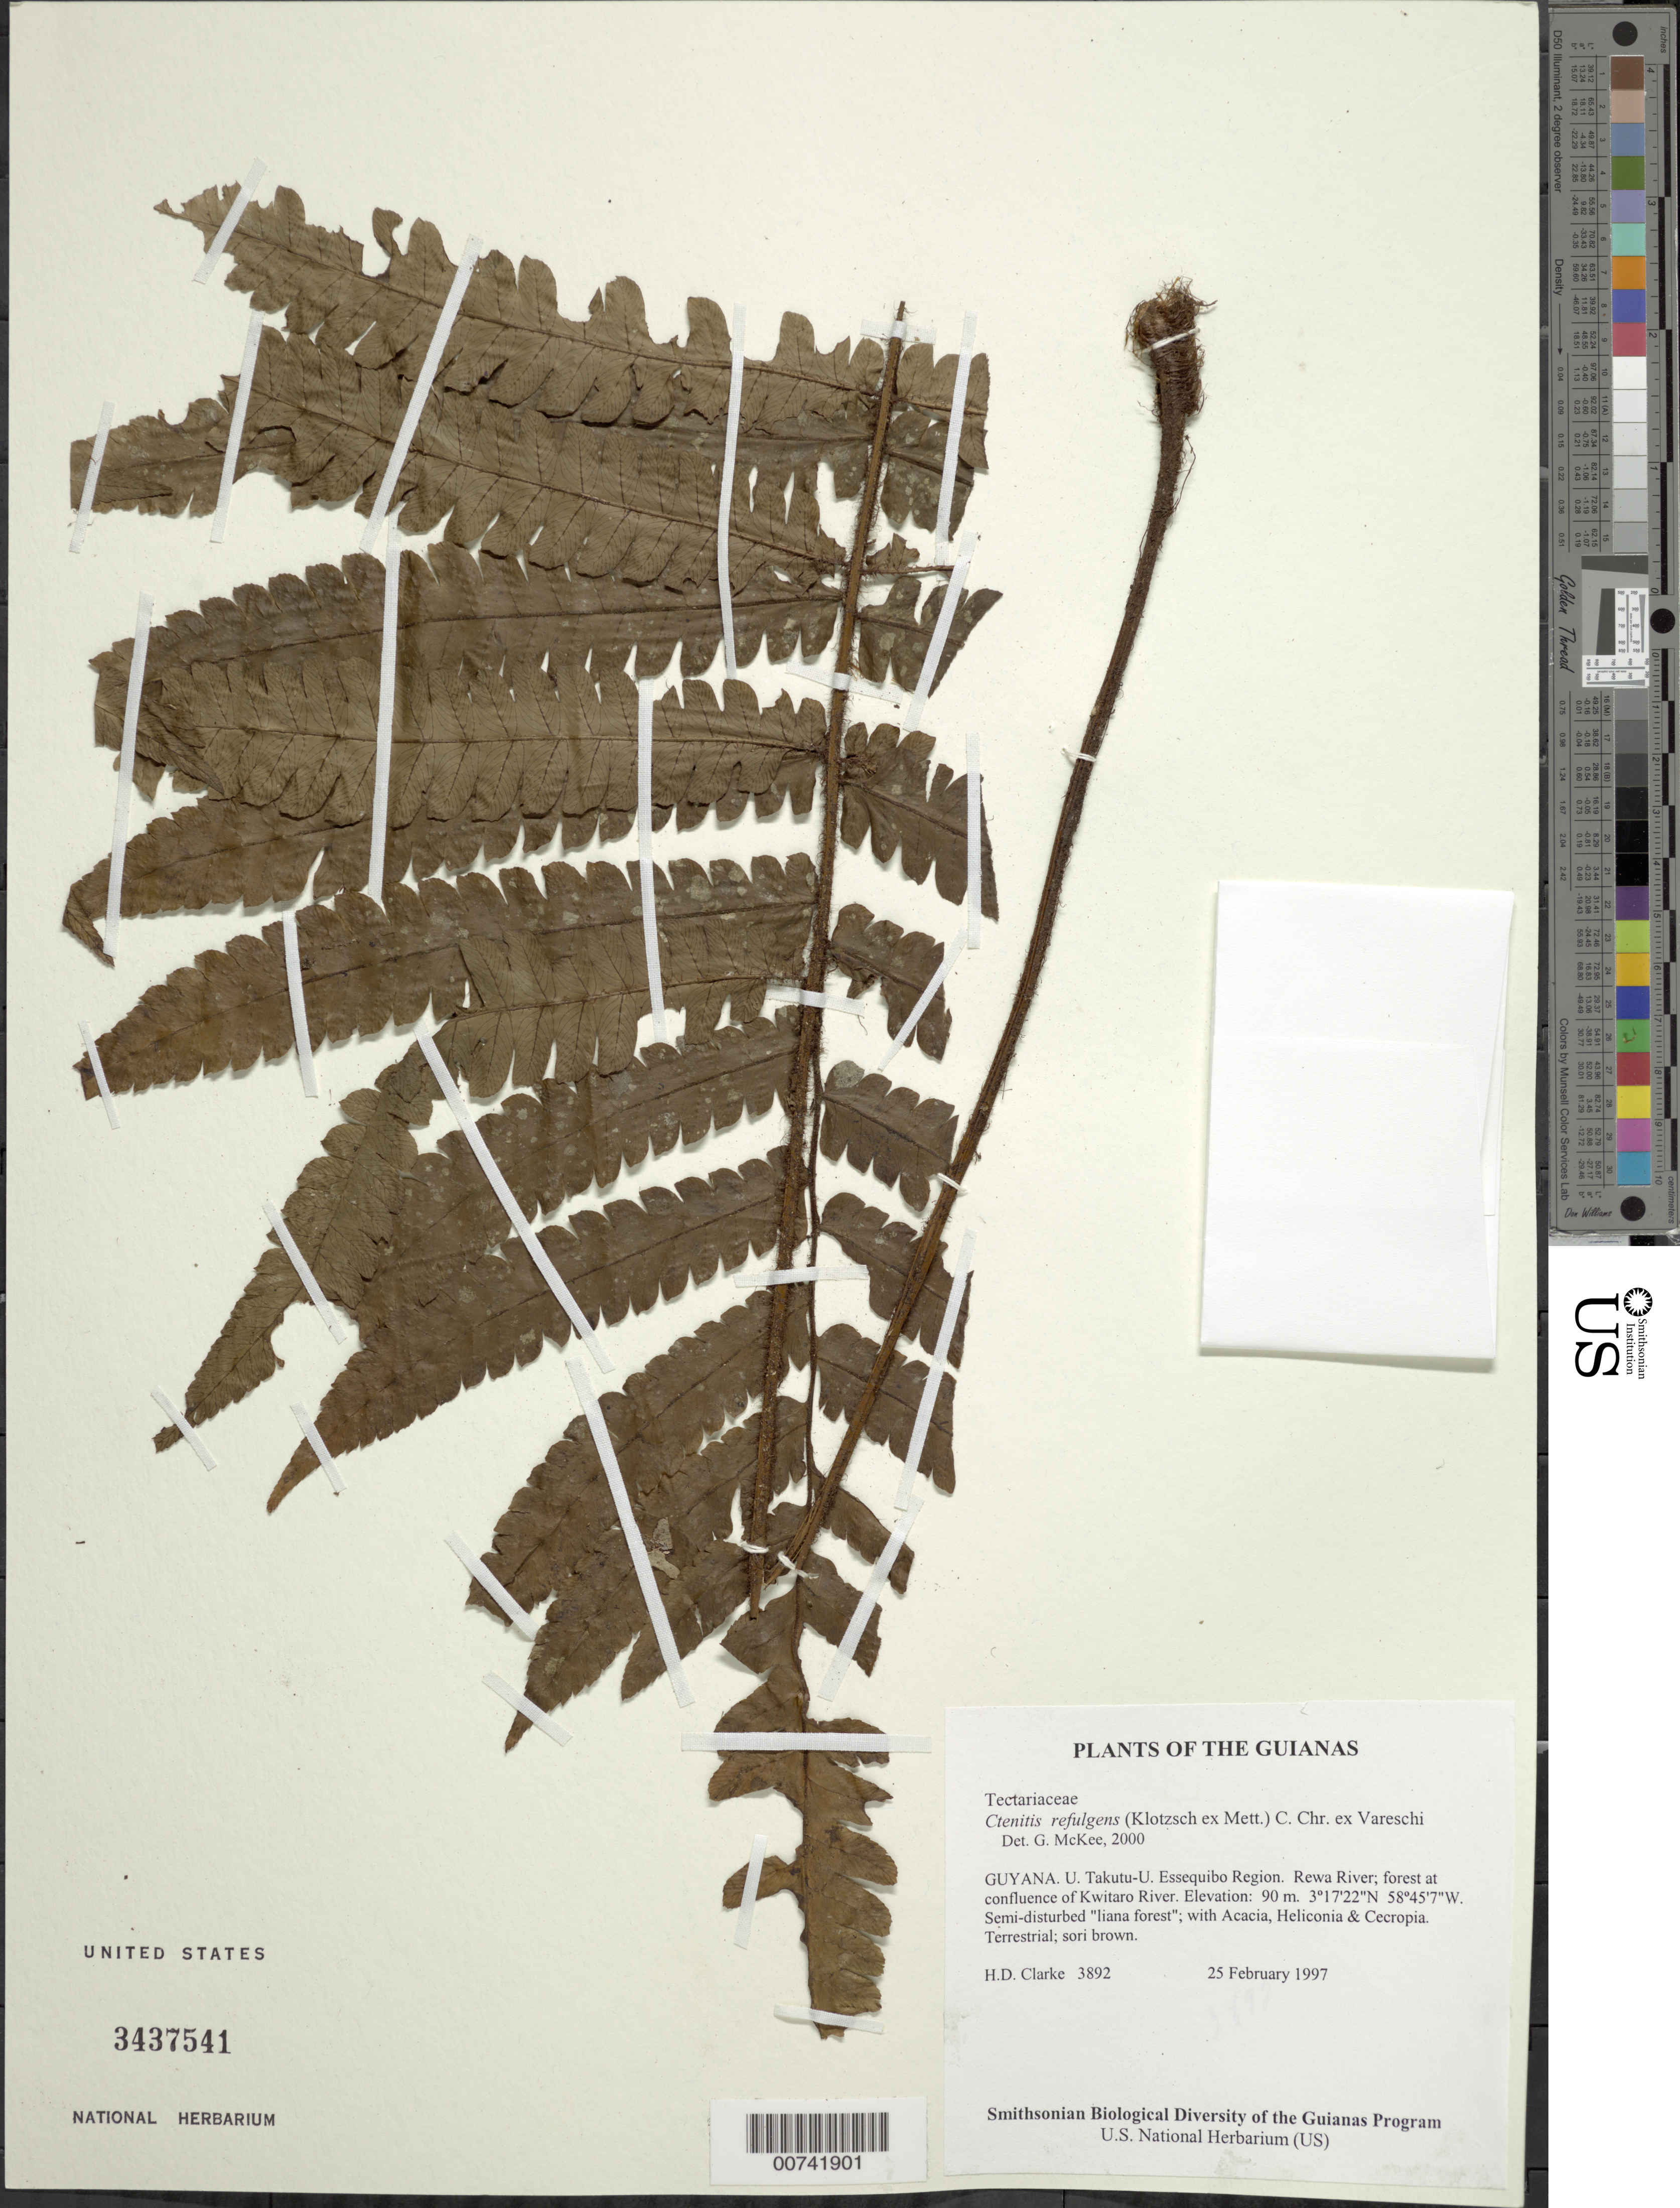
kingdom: Plantae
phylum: Tracheophyta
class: Polypodiopsida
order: Polypodiales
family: Dryopteridaceae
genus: Ctenitis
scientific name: Ctenitis refulgens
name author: (Mett.) Vareschi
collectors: H. D. Clarke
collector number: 3892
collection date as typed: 25 February 1997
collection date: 1997-02-25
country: Guyana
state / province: U. Takutu-U. Essequibo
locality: Rewa River; forest at confluence of Kwitaro River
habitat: Semi-disturbed "liana forest"; with Acacia, Heliconia & Cecropia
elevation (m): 90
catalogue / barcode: US 3437541